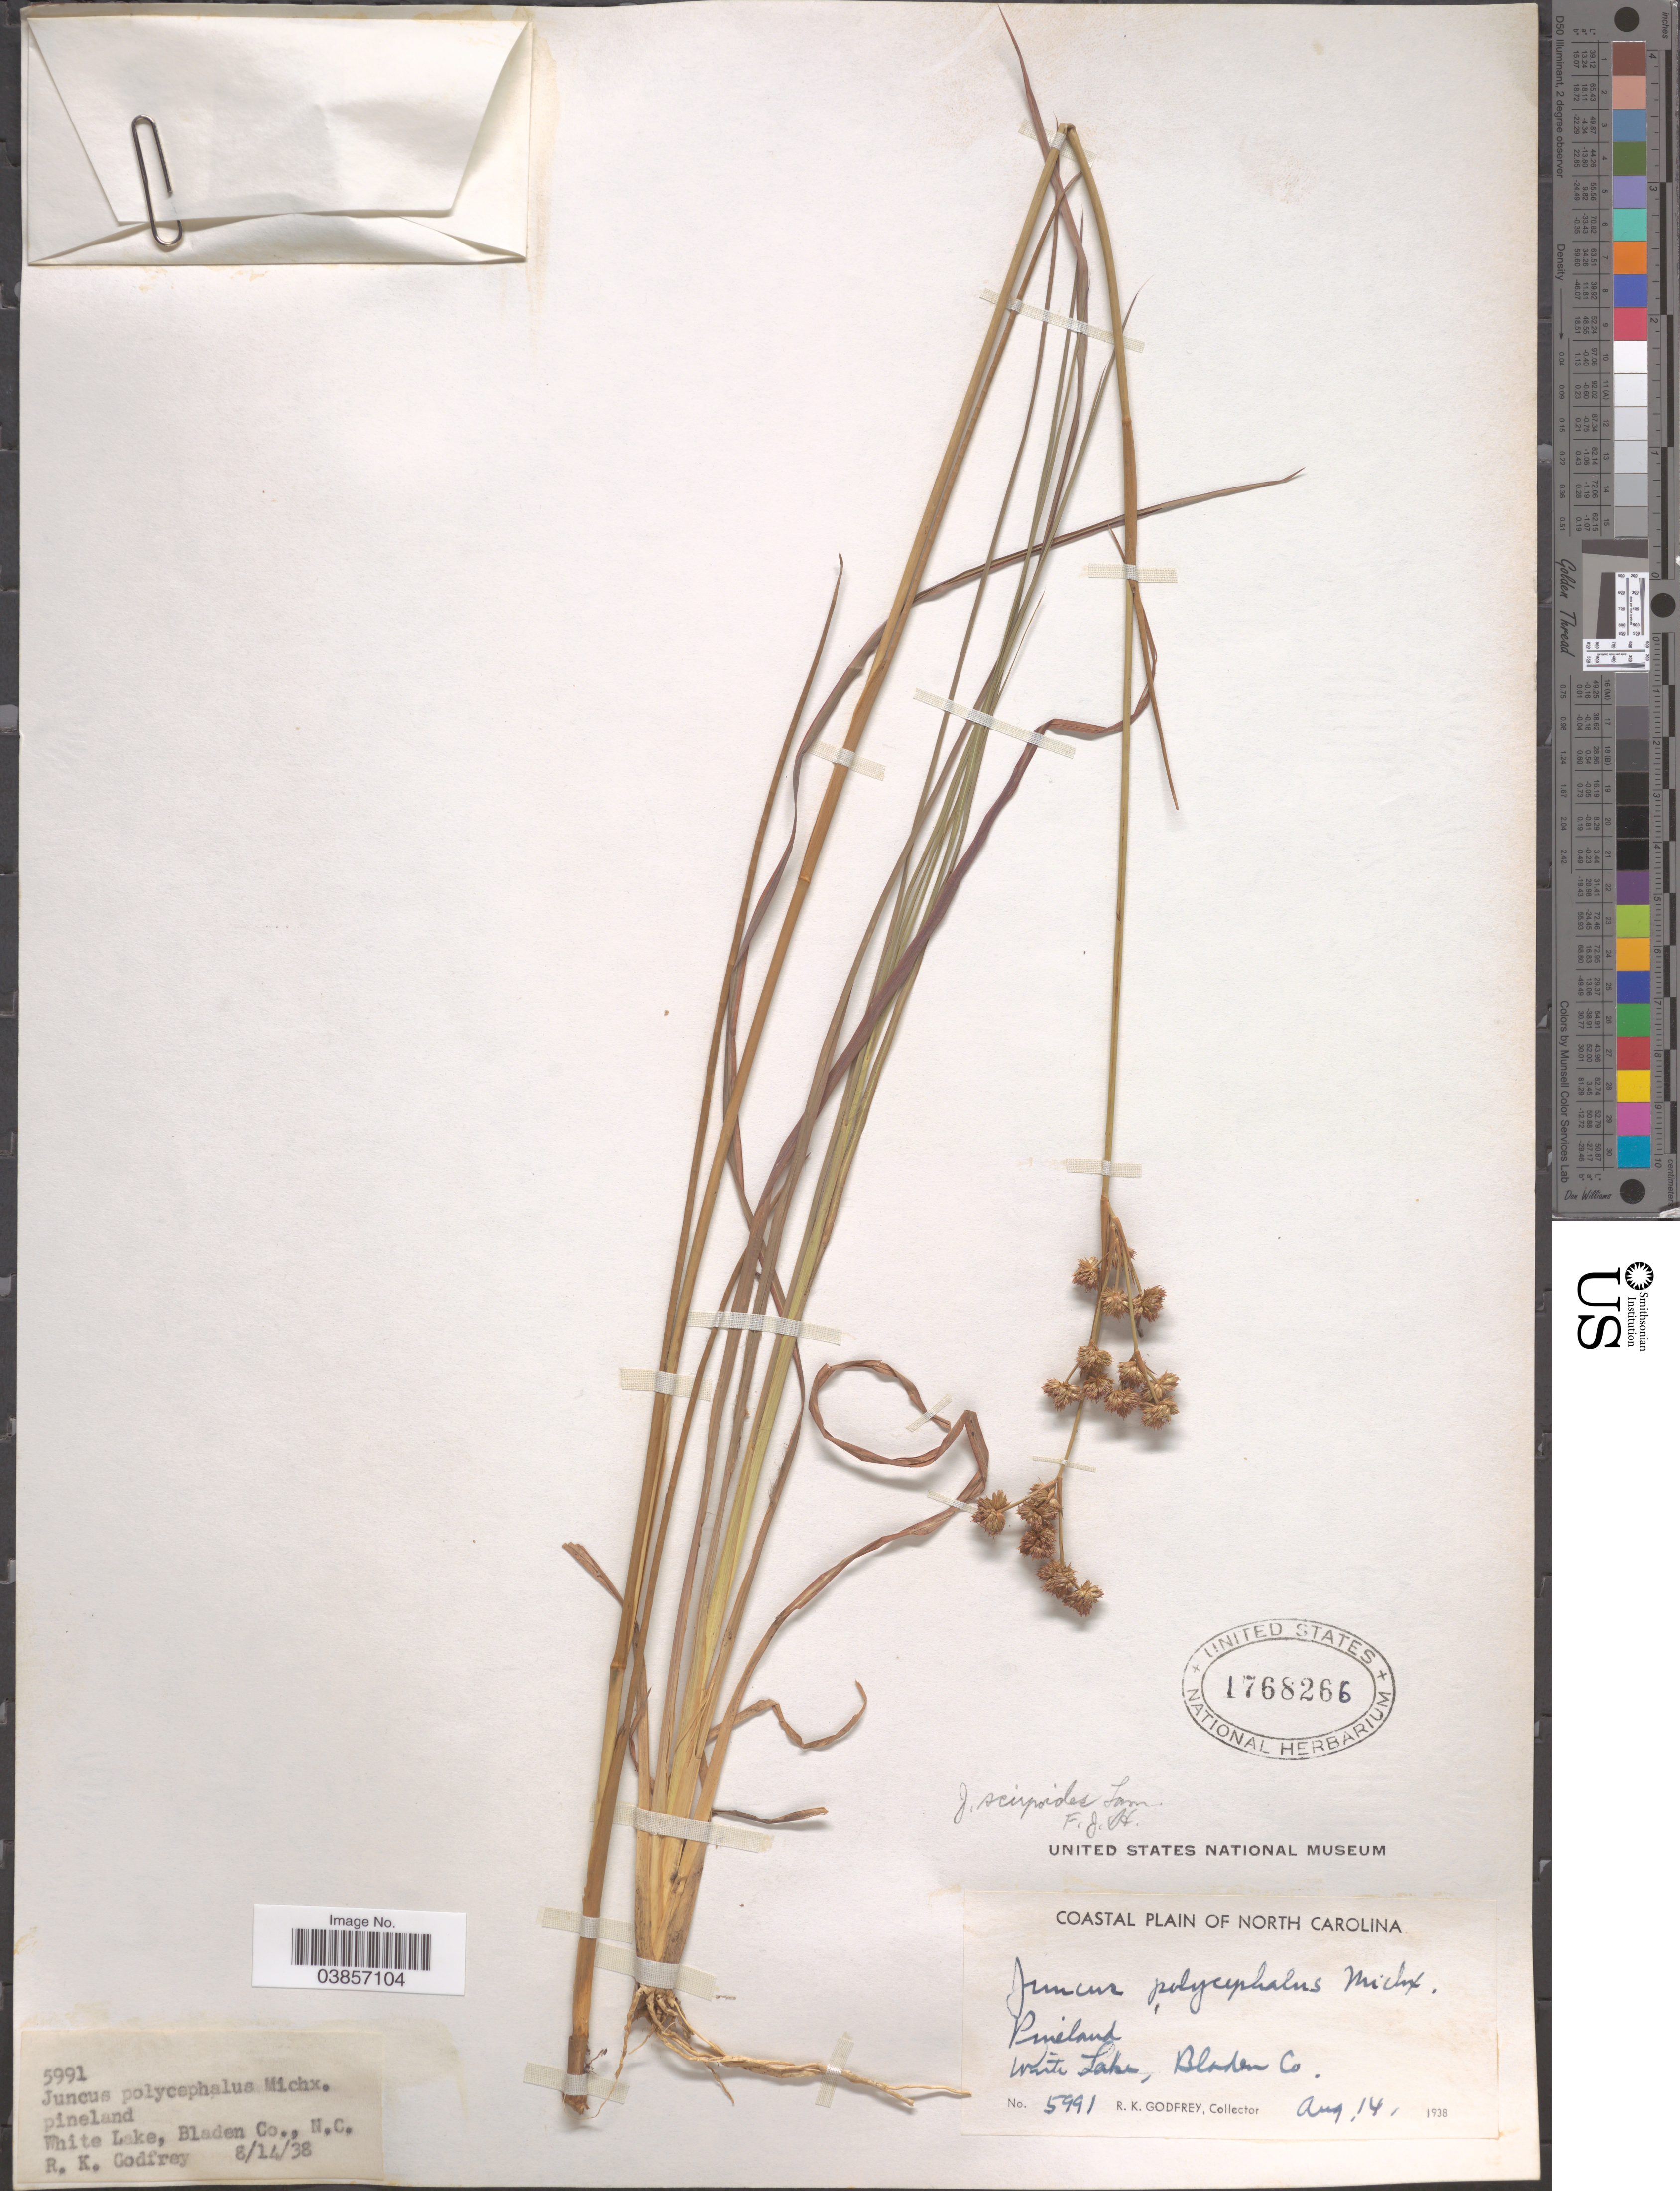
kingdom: Plantae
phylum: Tracheophyta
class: Liliopsida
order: Poales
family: Juncaceae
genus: Juncus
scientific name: Juncus scirpoides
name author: Lam.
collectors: R. K. Godfrey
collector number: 5991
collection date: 1938-08-14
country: United States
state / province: North Carolina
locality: White Lake, Bladen Co. Coastal Plain of North Carolina.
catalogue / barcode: US 1768266